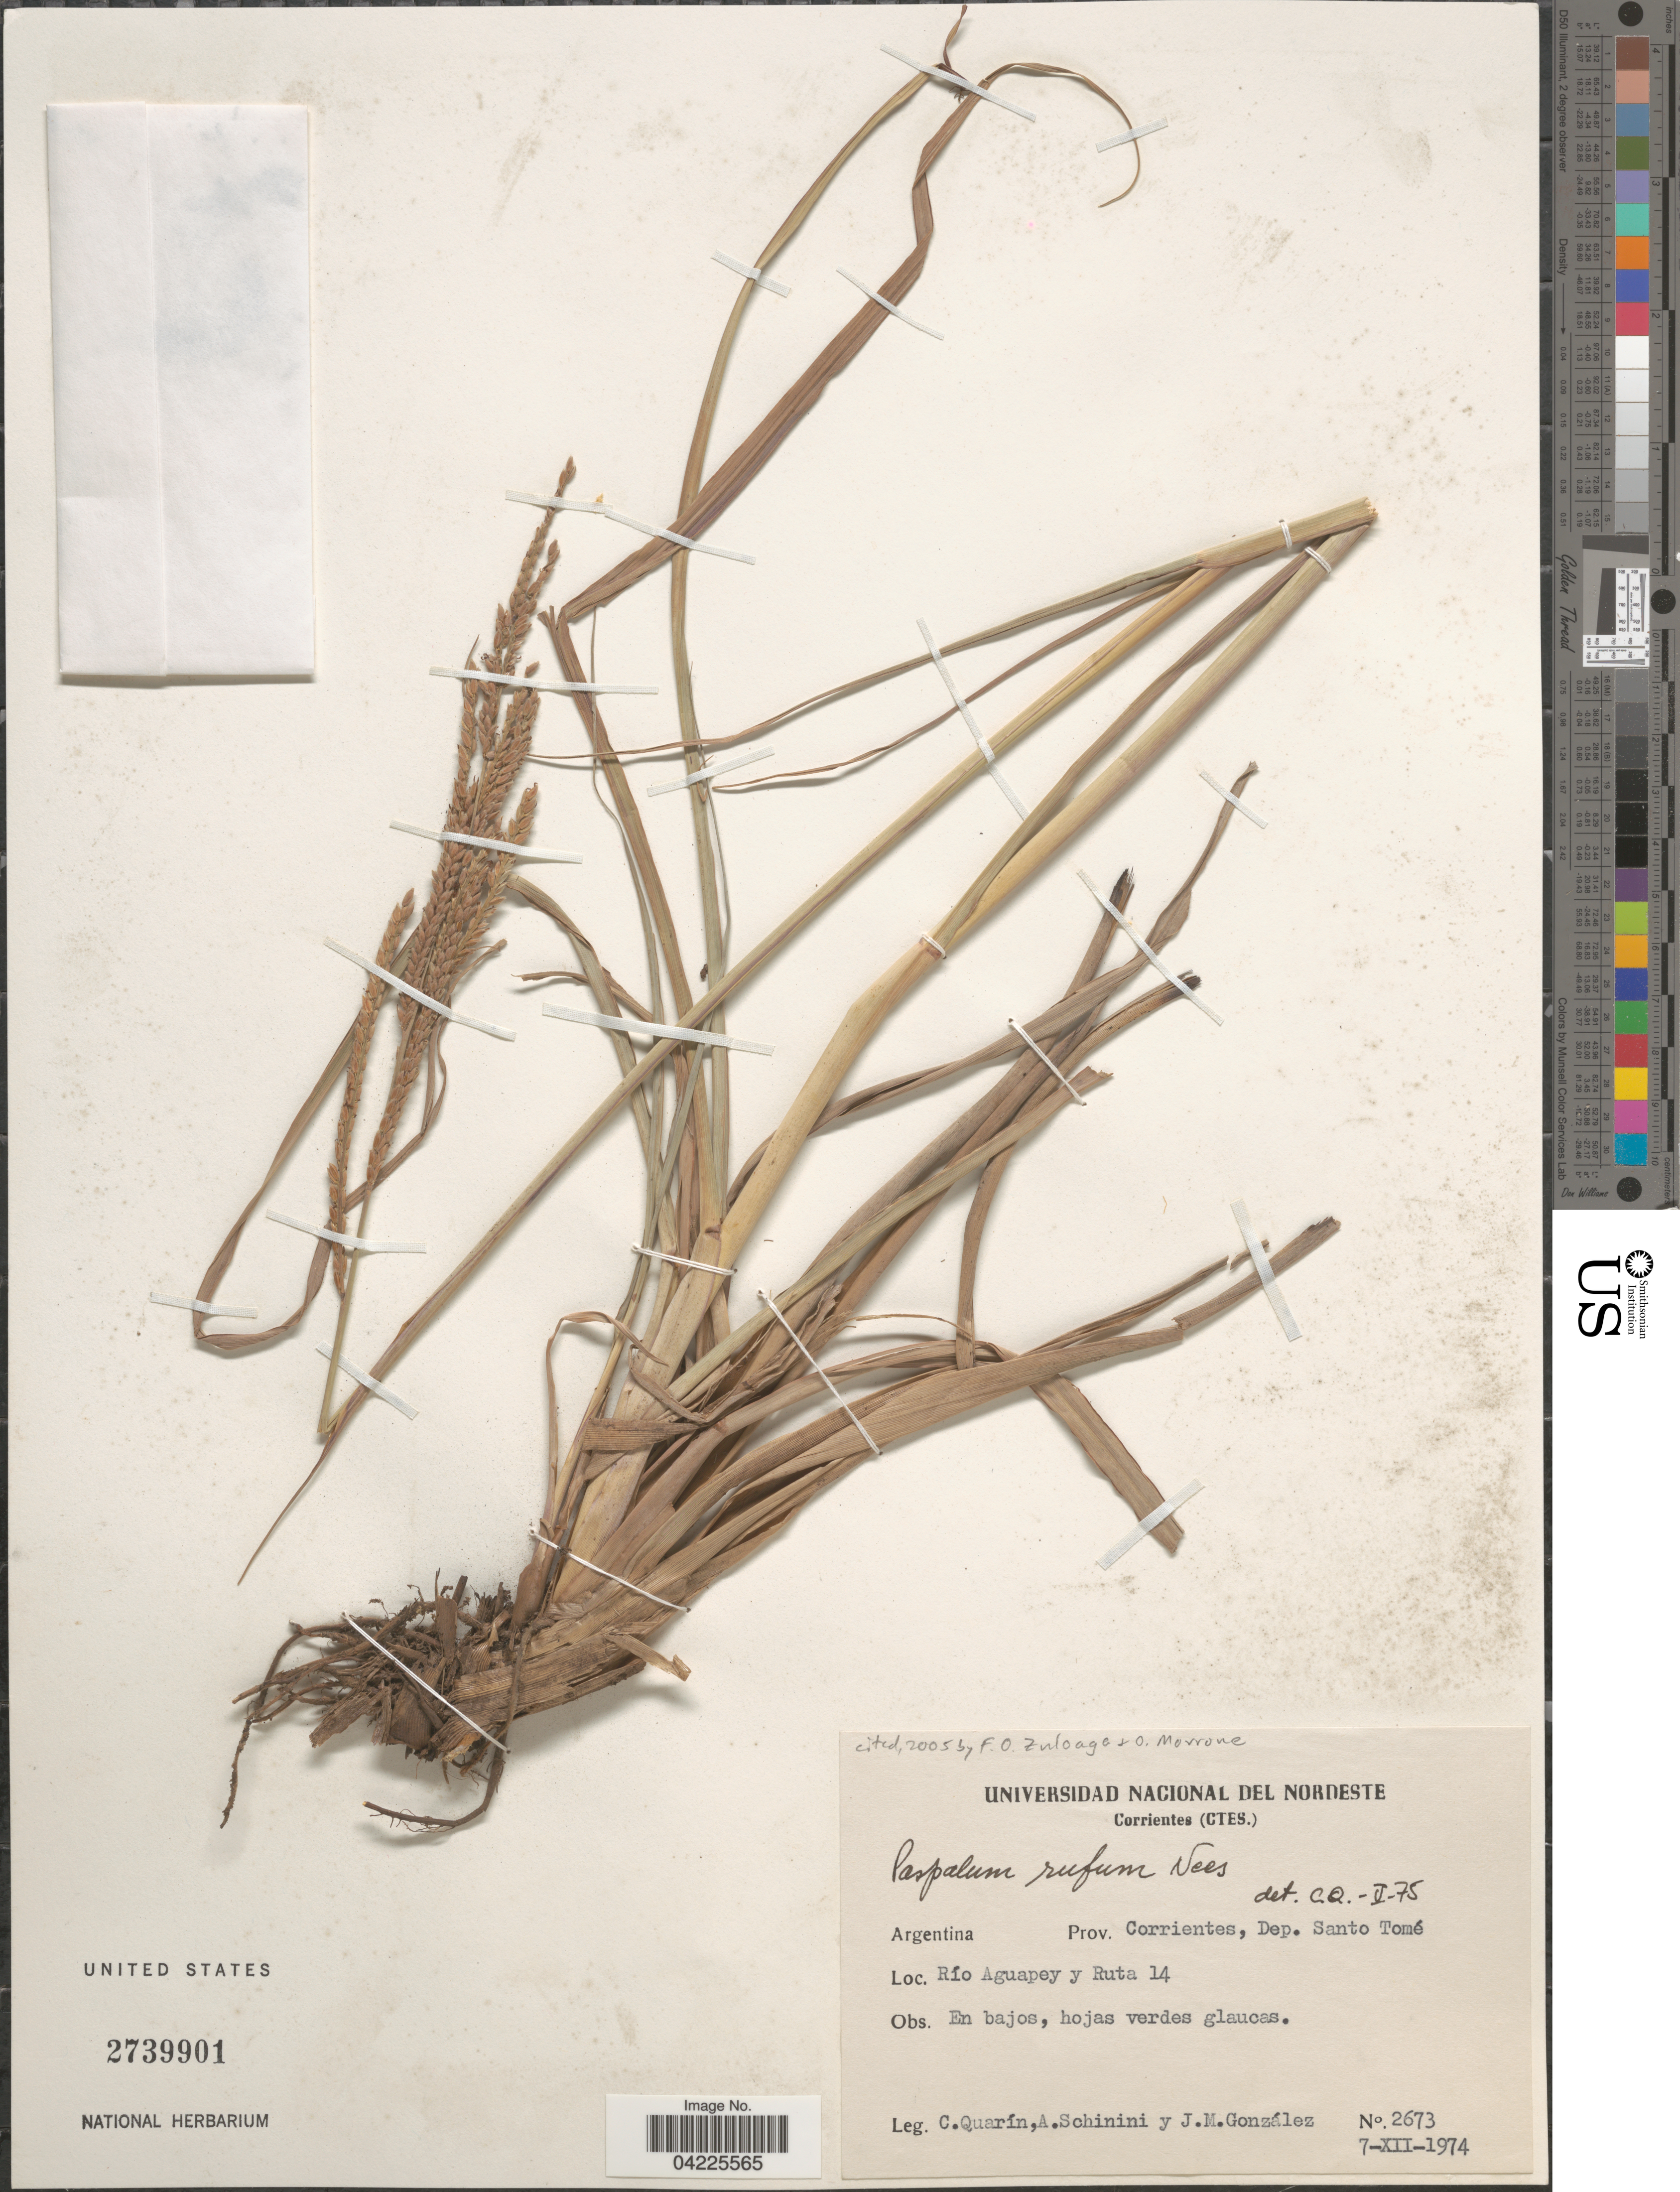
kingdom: Plantae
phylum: Tracheophyta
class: Liliopsida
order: Poales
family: Poaceae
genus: Paspalum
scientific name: Paspalum rufum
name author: Nees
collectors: C. Quarín, A. Schinini & J. M. Gonzalez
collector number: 2673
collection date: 1974-12-07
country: Argentina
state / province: Corrientes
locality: Dep. Santo Tomé. Río Aguapey y Ruta 14.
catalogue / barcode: US 2739901